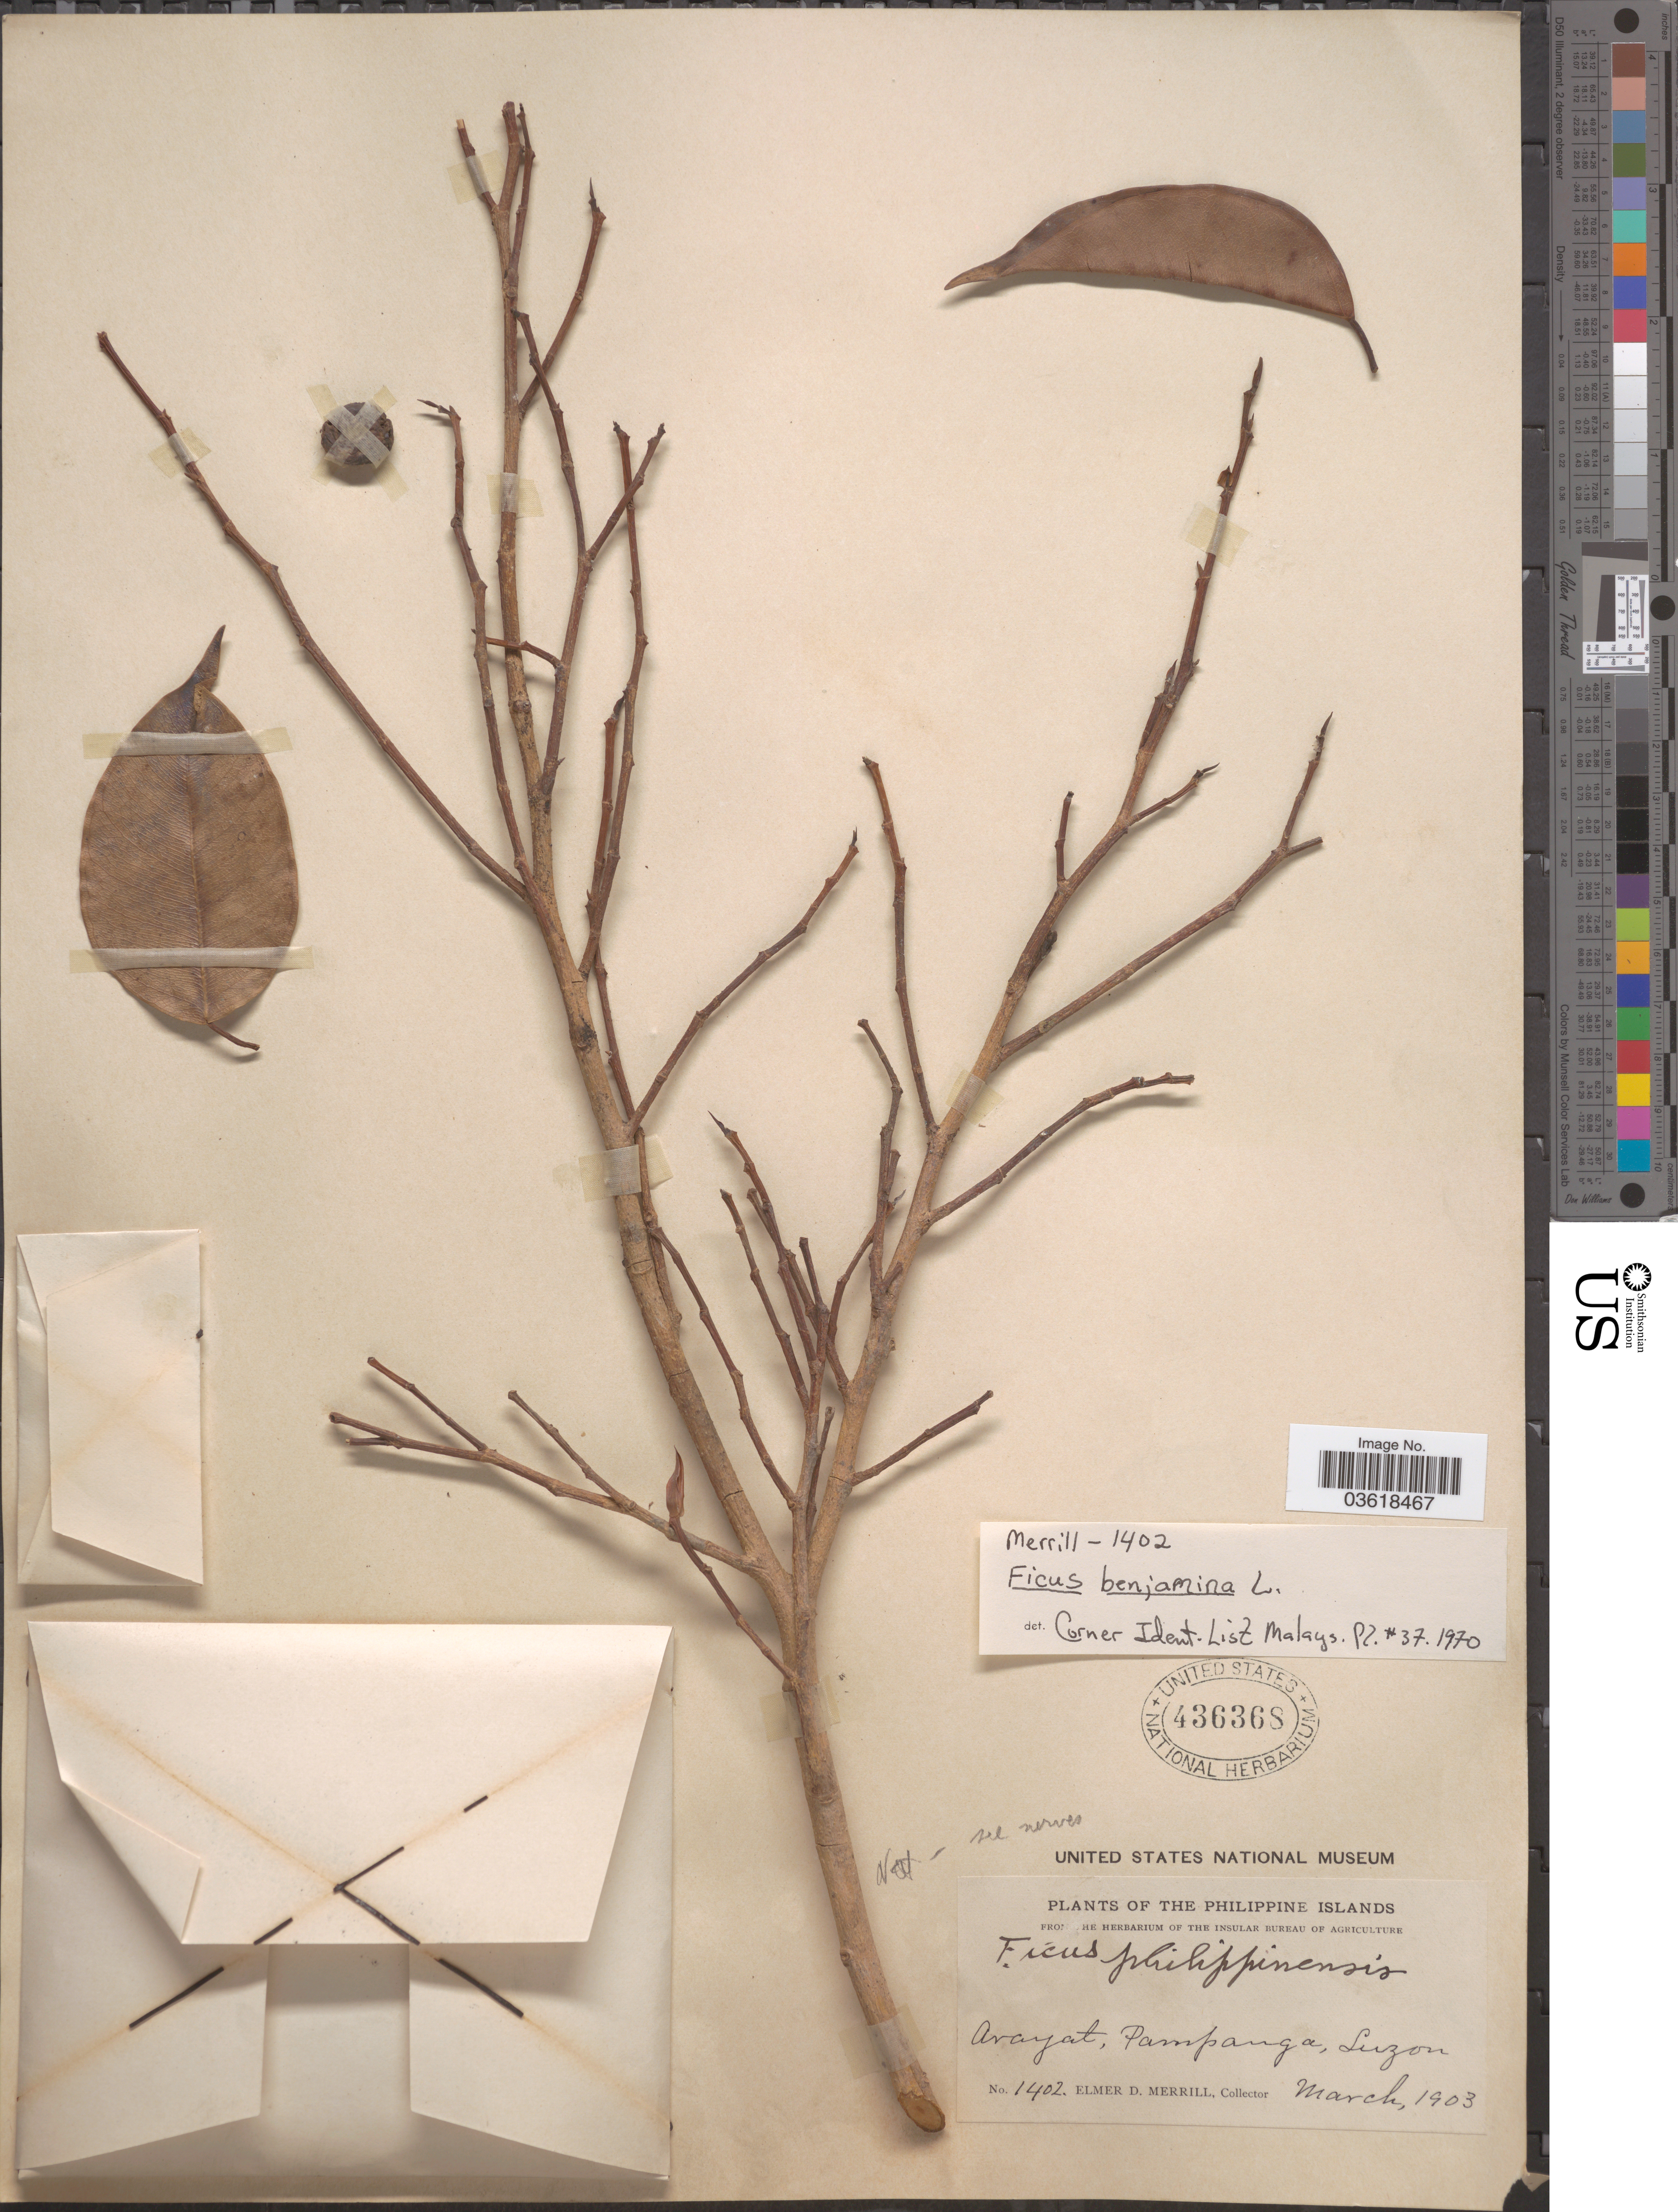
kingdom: Plantae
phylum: Tracheophyta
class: Magnoliopsida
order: Rosales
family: Moraceae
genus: Ficus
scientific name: Ficus benjamina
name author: L.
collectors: E. D. Merrill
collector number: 1402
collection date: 1903-03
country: Philippines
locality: The Philippine Islands. Arayat, Pampanga, Luzon.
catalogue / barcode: US 436368